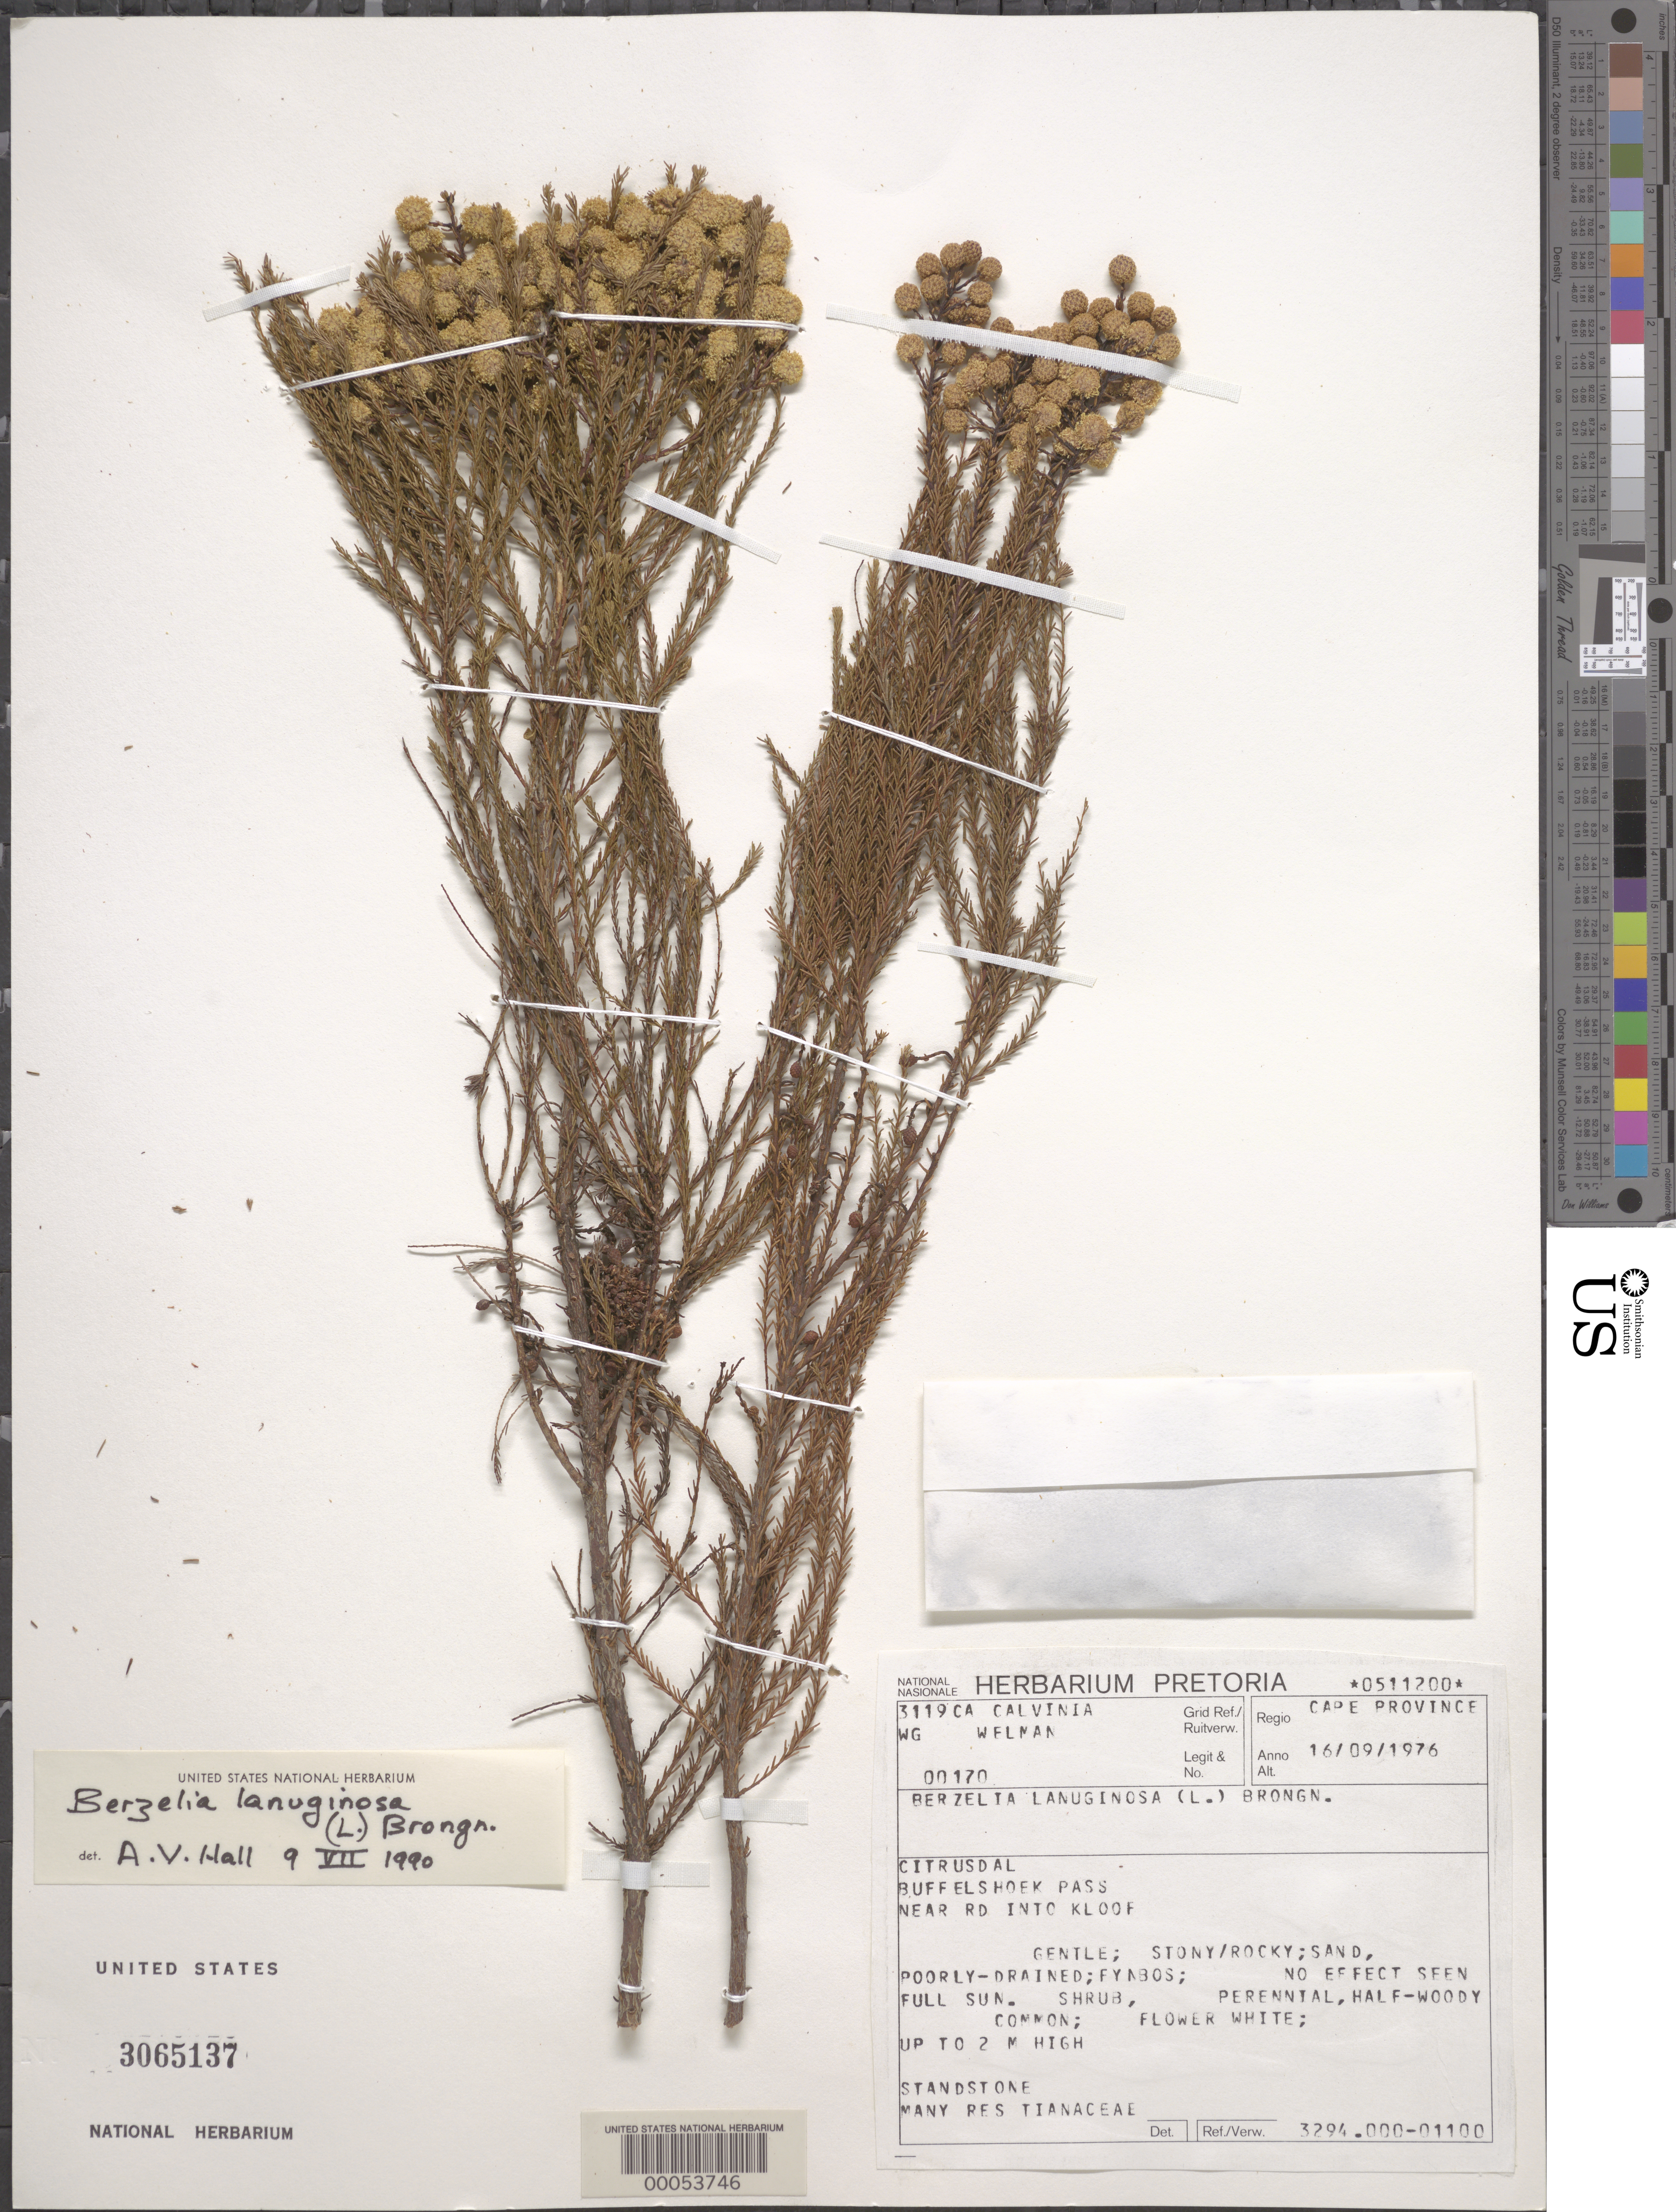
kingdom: Plantae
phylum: Tracheophyta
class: Magnoliopsida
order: Bruniales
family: Bruniaceae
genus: Berzelia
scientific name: Berzelia lanuginosa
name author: (L.) Brongn.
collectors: W. G. Welman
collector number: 00170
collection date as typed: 16 Sep 1976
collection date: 1976-09-16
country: South Africa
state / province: Western Cape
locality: Citrusdal, buffelshoek pass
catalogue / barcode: US 3065137